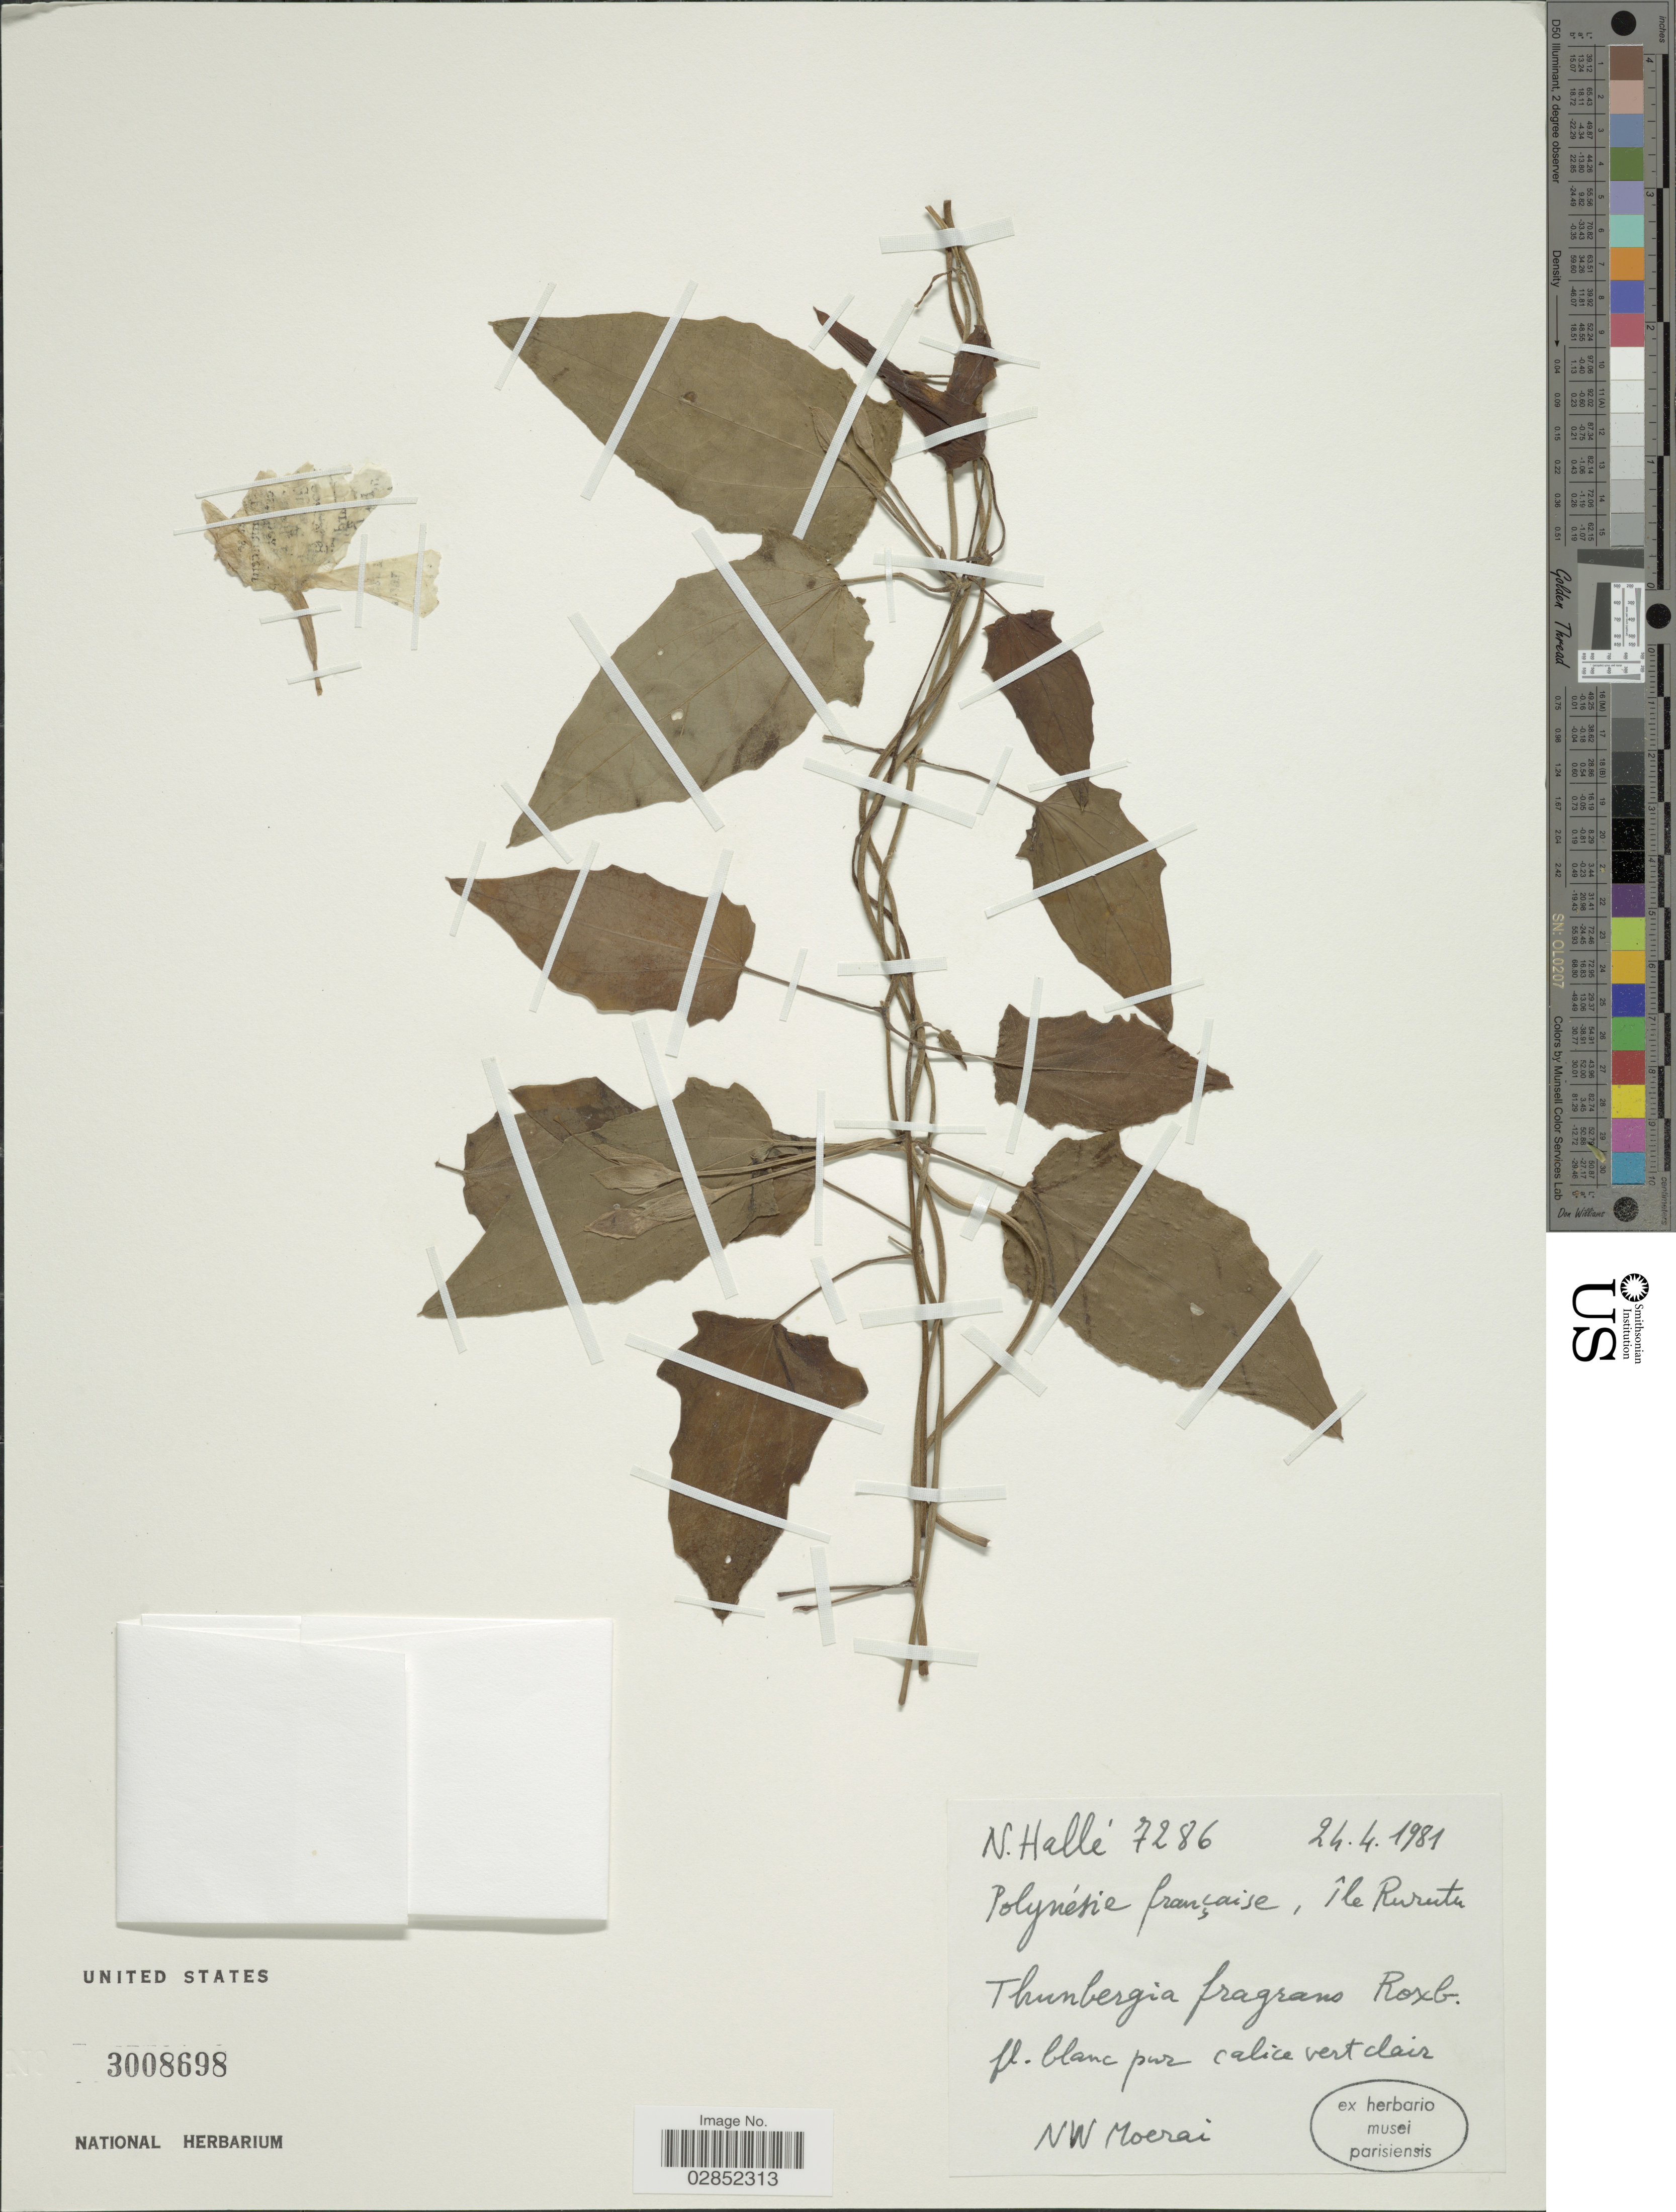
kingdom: Plantae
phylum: Tracheophyta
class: Magnoliopsida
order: Lamiales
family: Acanthaceae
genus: Thunbergia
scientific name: Thunbergia fragrans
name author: Roxb.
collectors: N. Hallé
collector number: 7286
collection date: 1981-04-24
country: French Polynesia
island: Rurutu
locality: Polynésie française, île Rurutu. NW Moerai.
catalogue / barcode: US 3008698